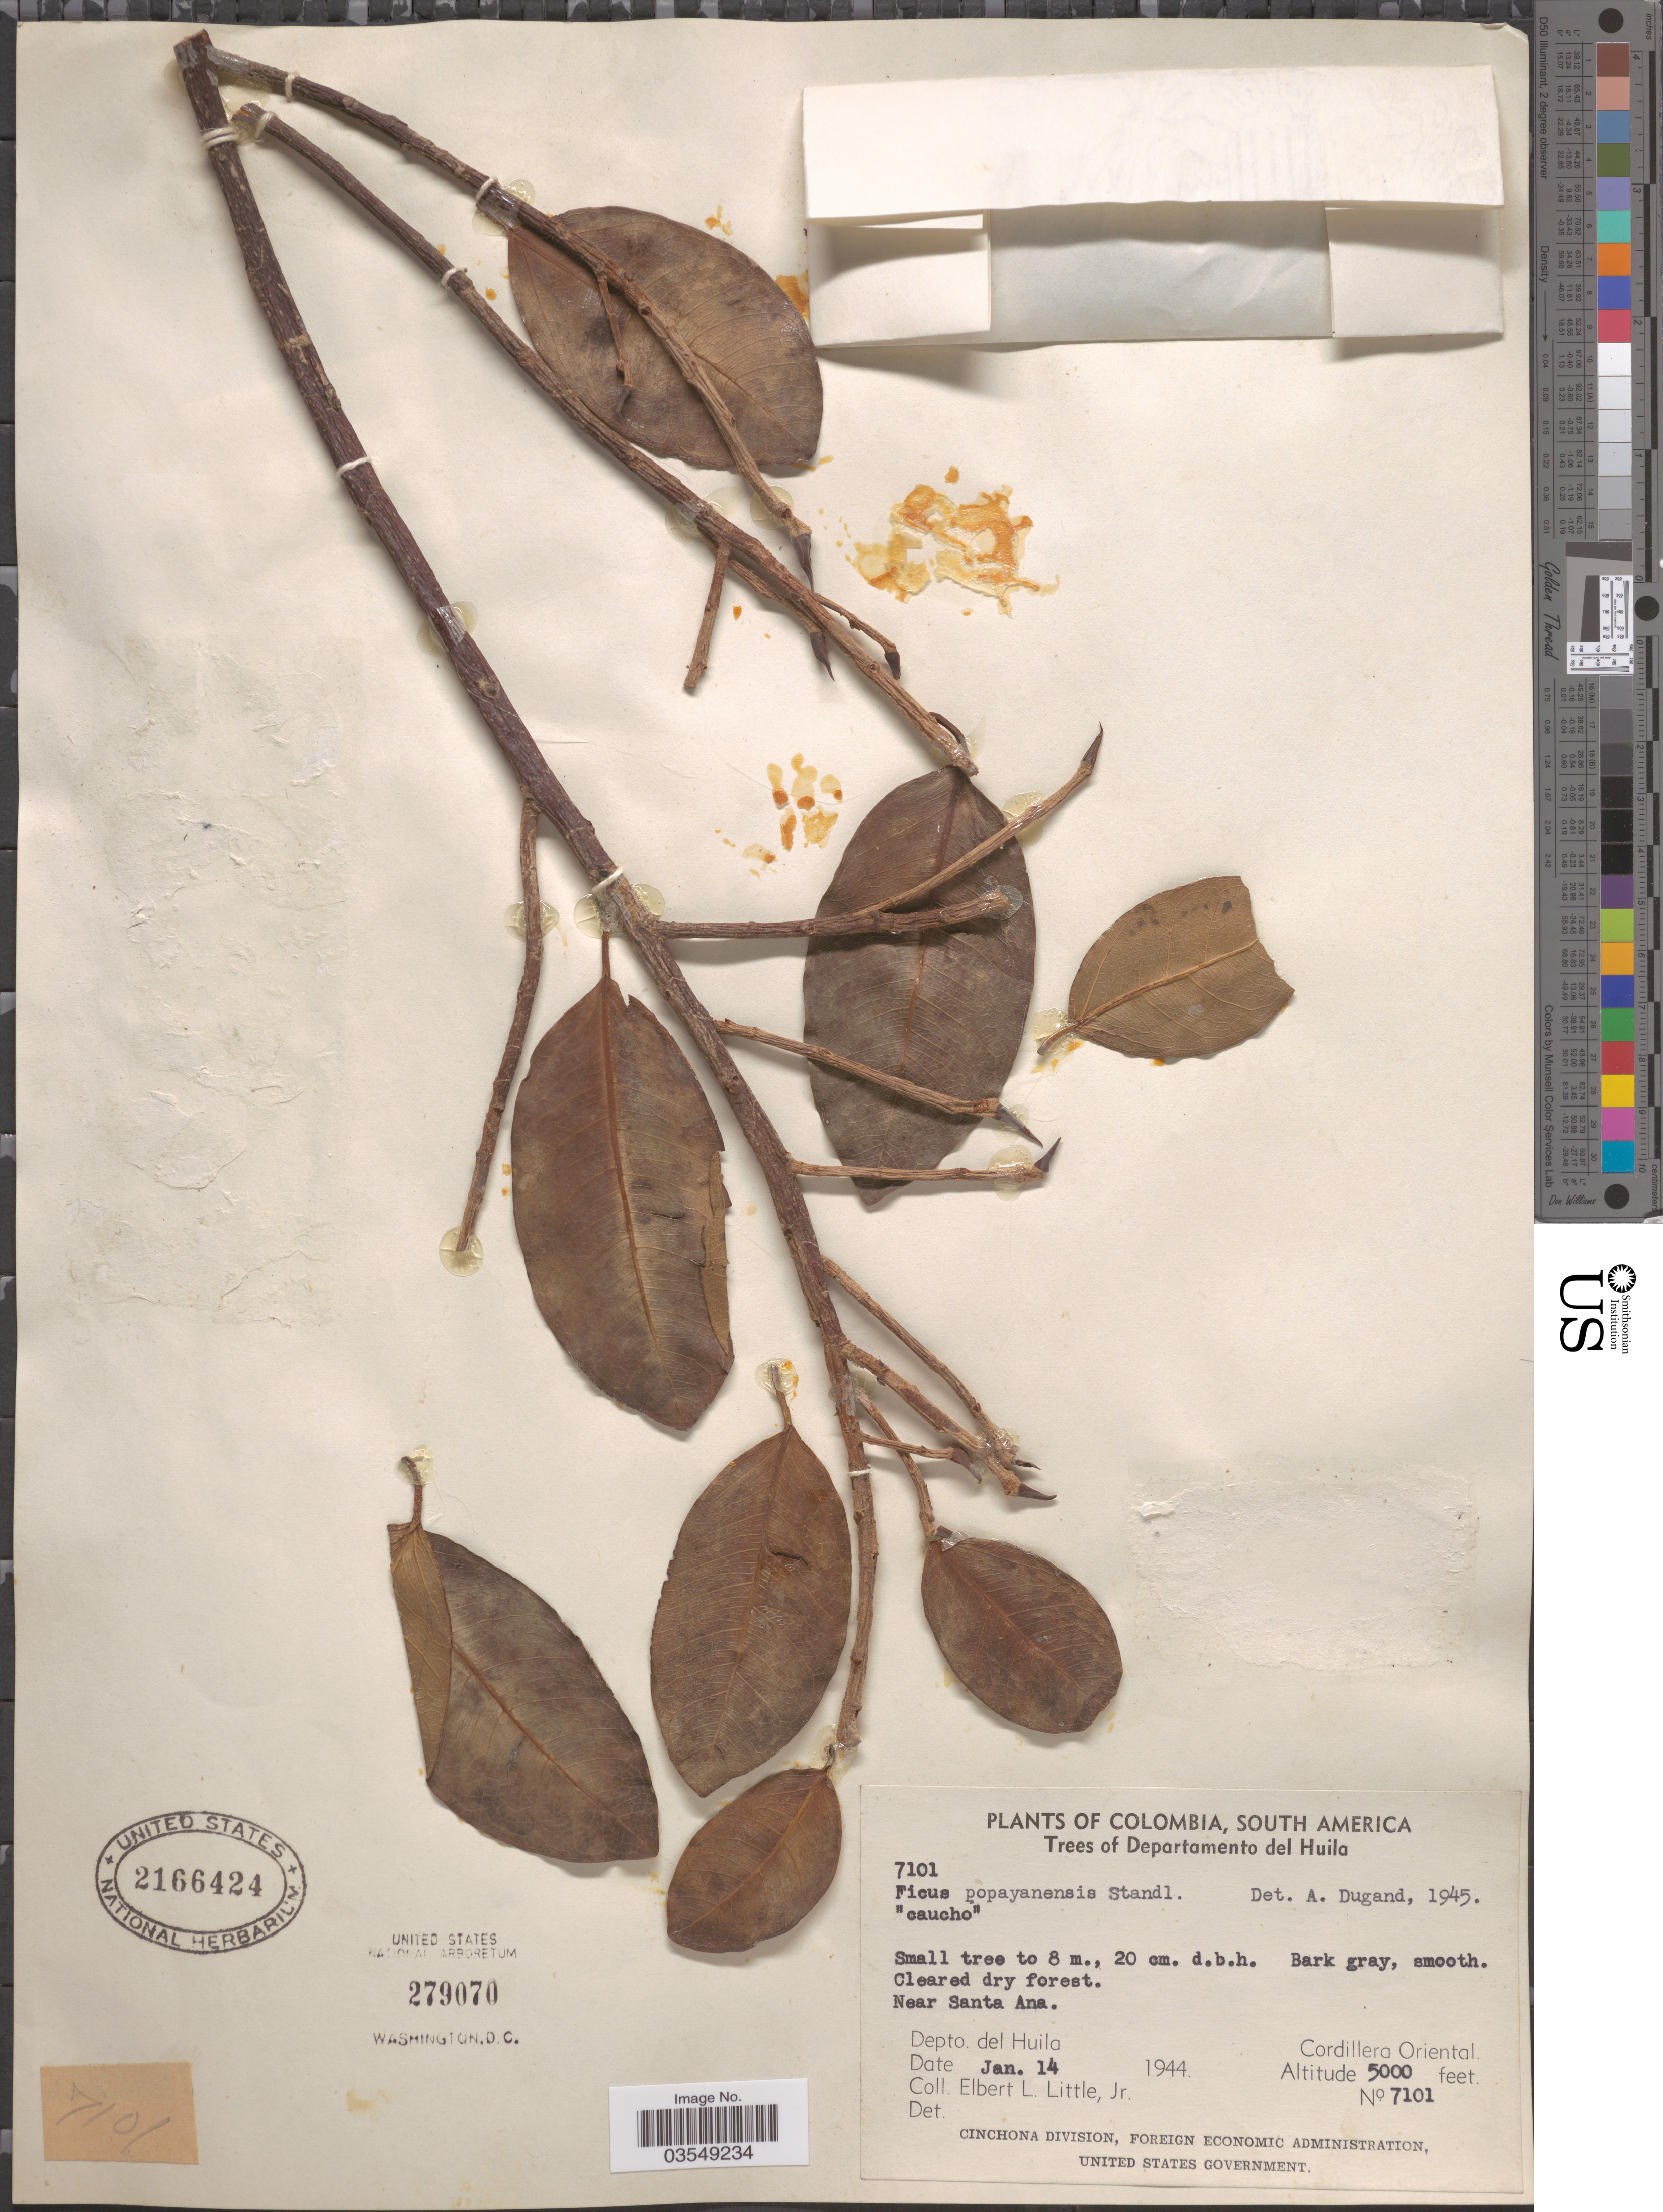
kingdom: Plantae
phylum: Tracheophyta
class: Magnoliopsida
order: Rosales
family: Moraceae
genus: Ficus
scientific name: Ficus popayanensis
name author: Standl.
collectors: E. L. Little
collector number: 7101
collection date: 1944-01-14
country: Colombia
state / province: Huila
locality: Near Santa Ana. Departamento del Huila Cordillera Oriental.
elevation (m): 1524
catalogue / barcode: US 2166424